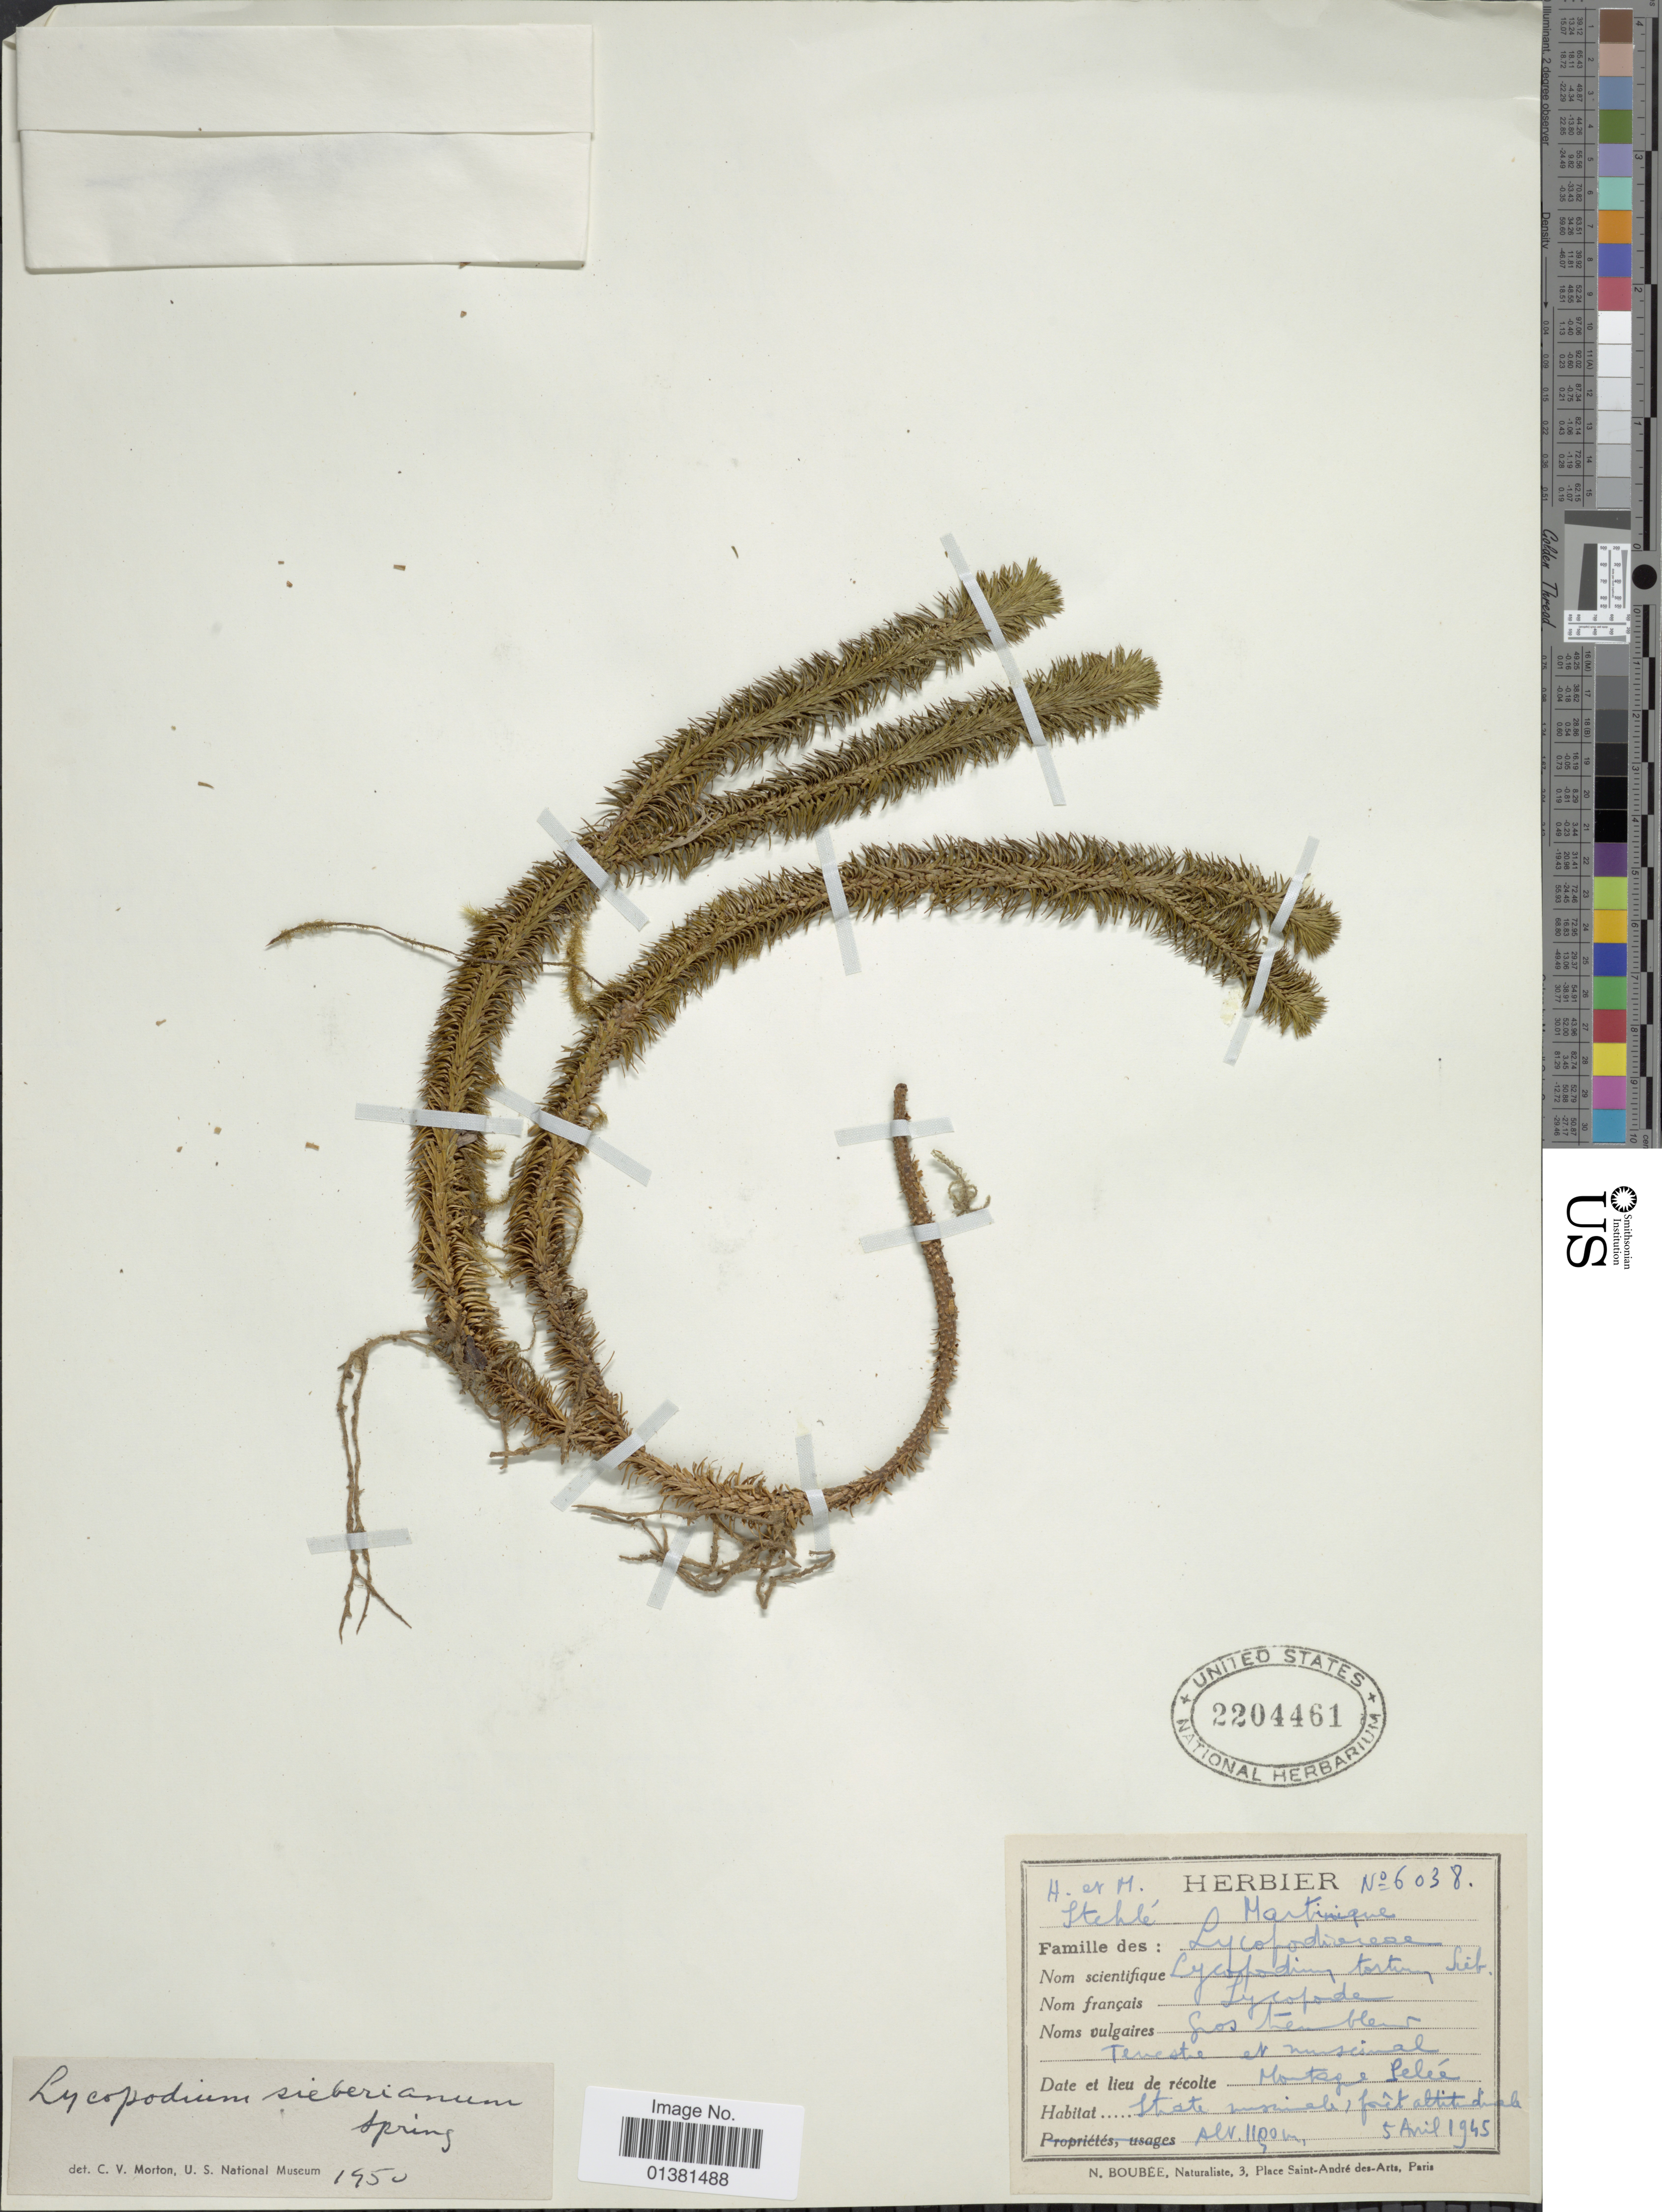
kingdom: Plantae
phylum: Tracheophyta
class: Lycopodiopsida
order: Lycopodiales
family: Lycopodiaceae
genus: Phlegmariurus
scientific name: Phlegmariurus sieberianus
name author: (Spring) B. Øllg.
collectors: H. Stehlé & M. Stehlé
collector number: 6038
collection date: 1945-04-05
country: Martinique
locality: Montagne Pelée.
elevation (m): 1100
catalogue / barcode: US 2204461